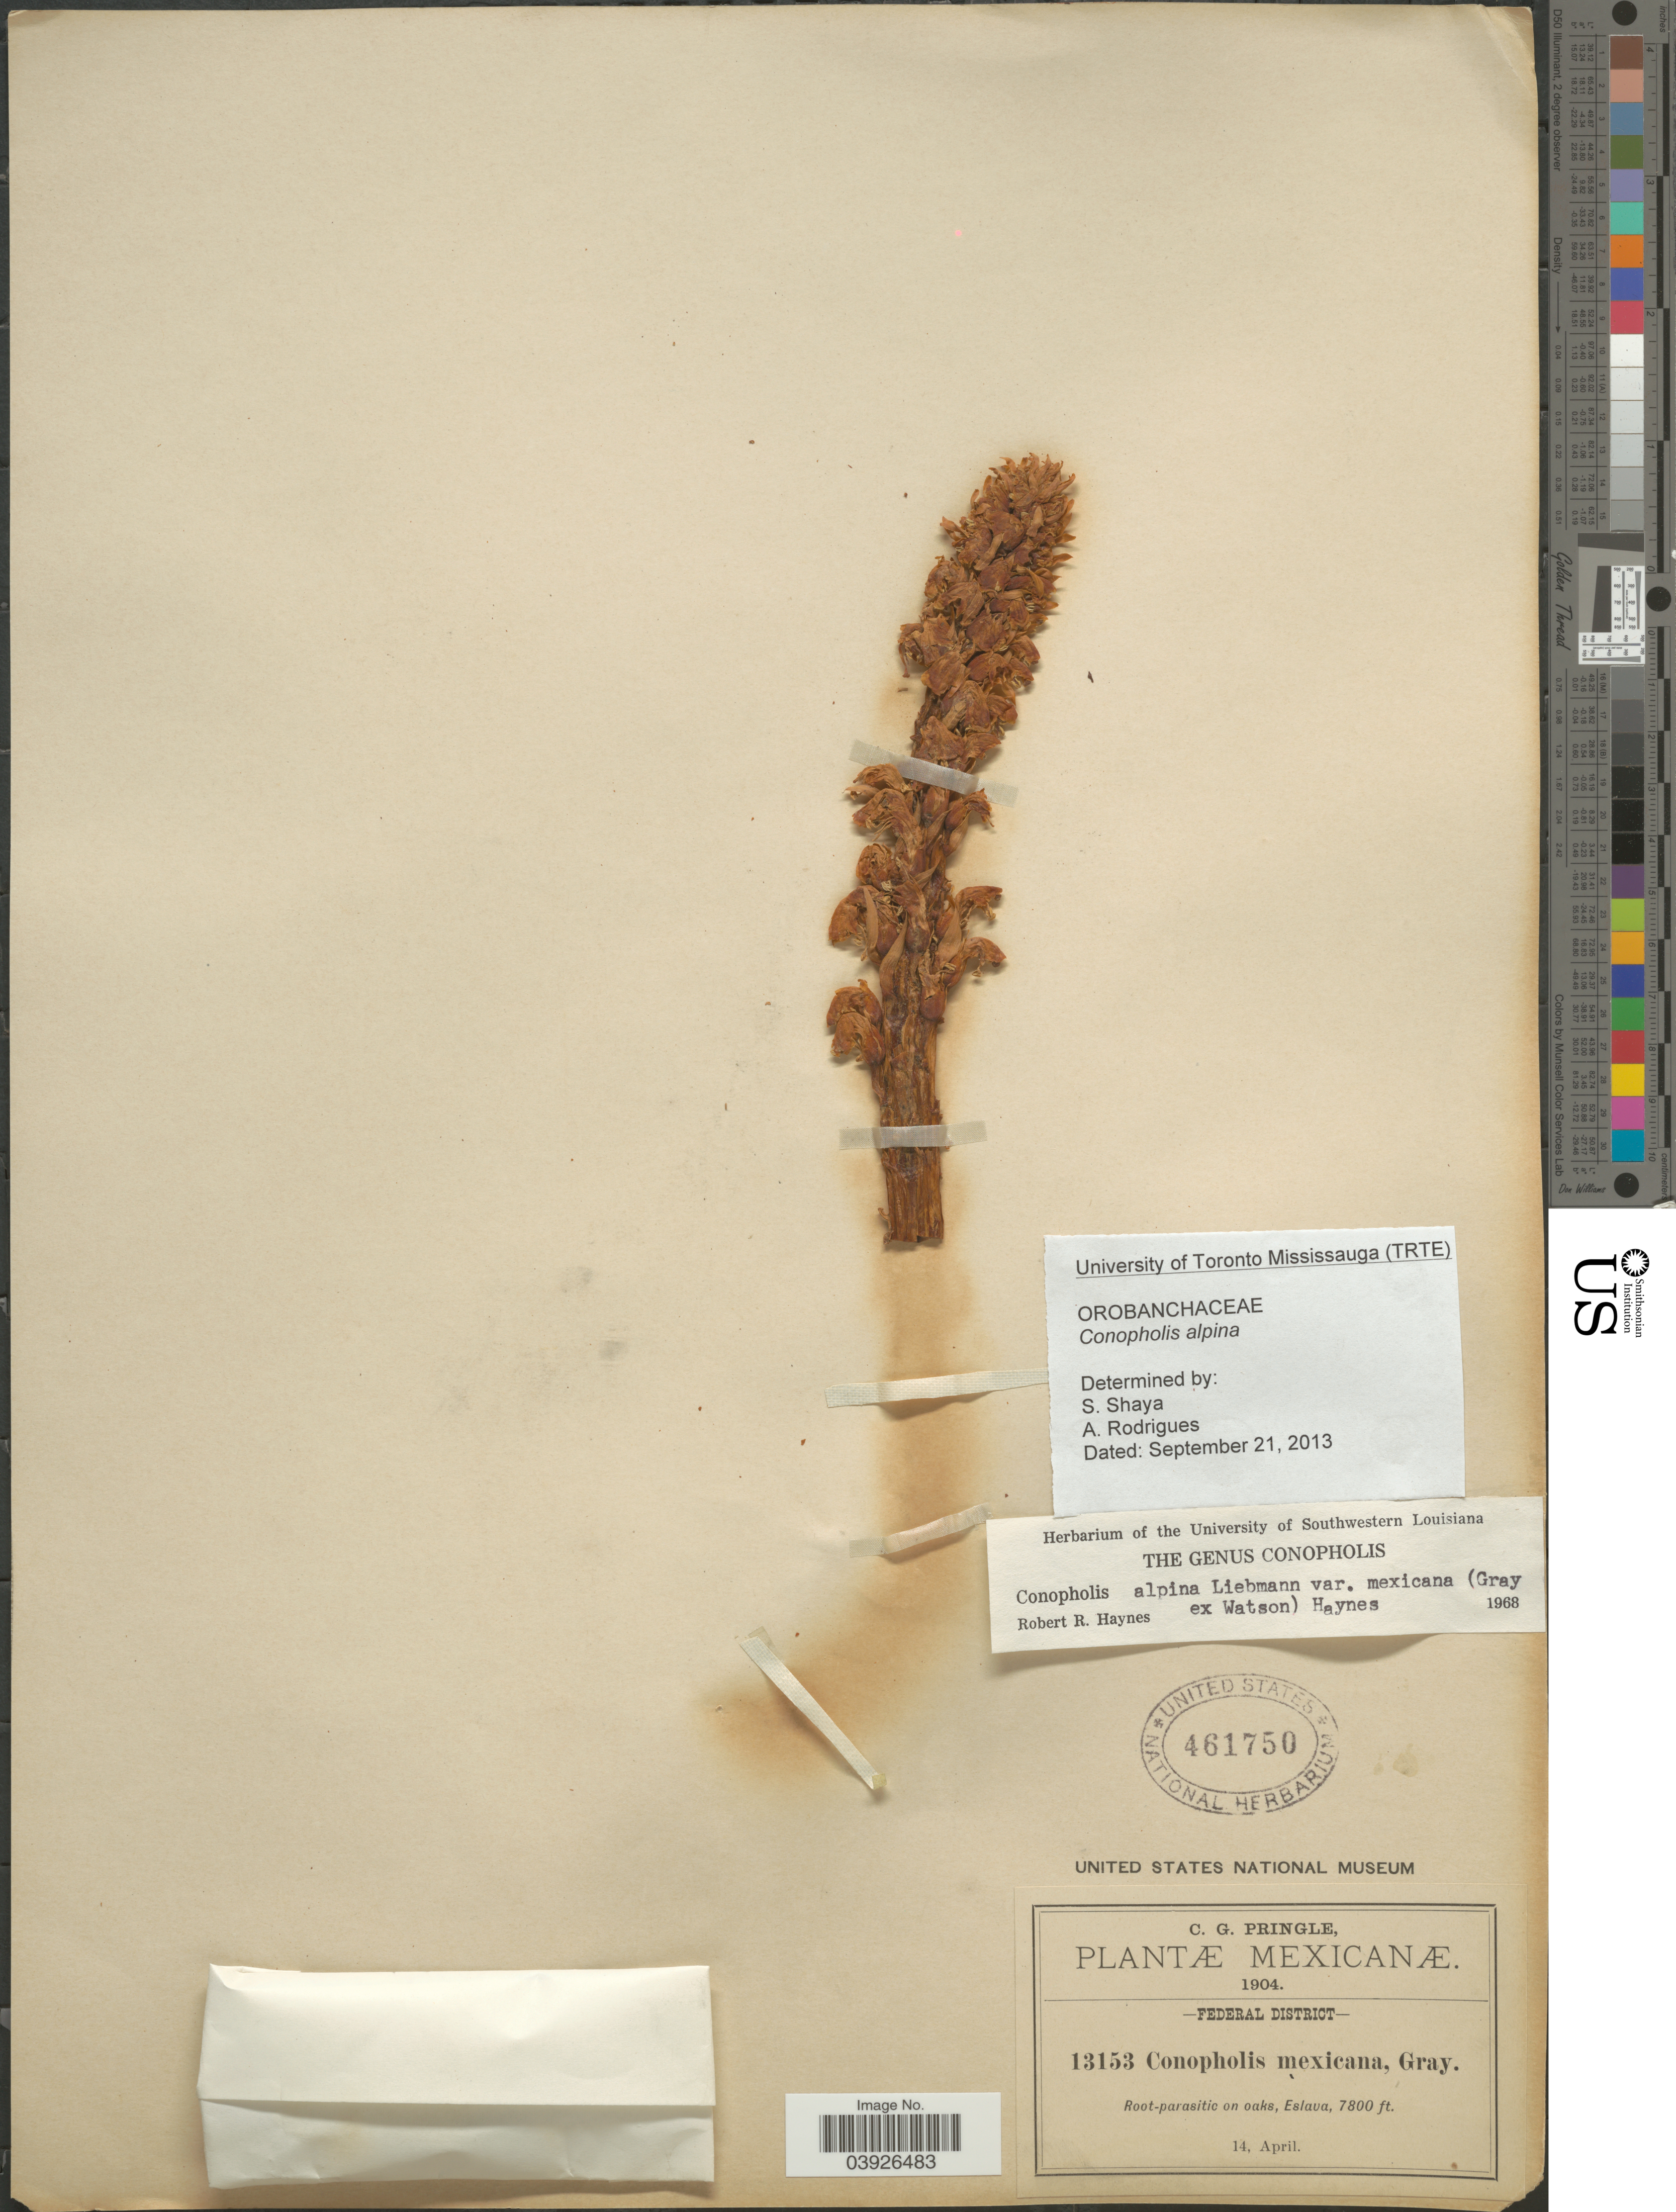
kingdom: Plantae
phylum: Tracheophyta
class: Magnoliopsida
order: Lamiales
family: Orobanchaceae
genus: Conopholis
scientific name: Conopholis alpina var. mexicana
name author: (A. Gray ex S. Watson) R.R. Haynes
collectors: C. G. Pringle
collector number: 13153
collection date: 1904-04-14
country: Mexico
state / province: Distrito Federal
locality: Federal District. Eslava.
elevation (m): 2377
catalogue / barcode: US 461750